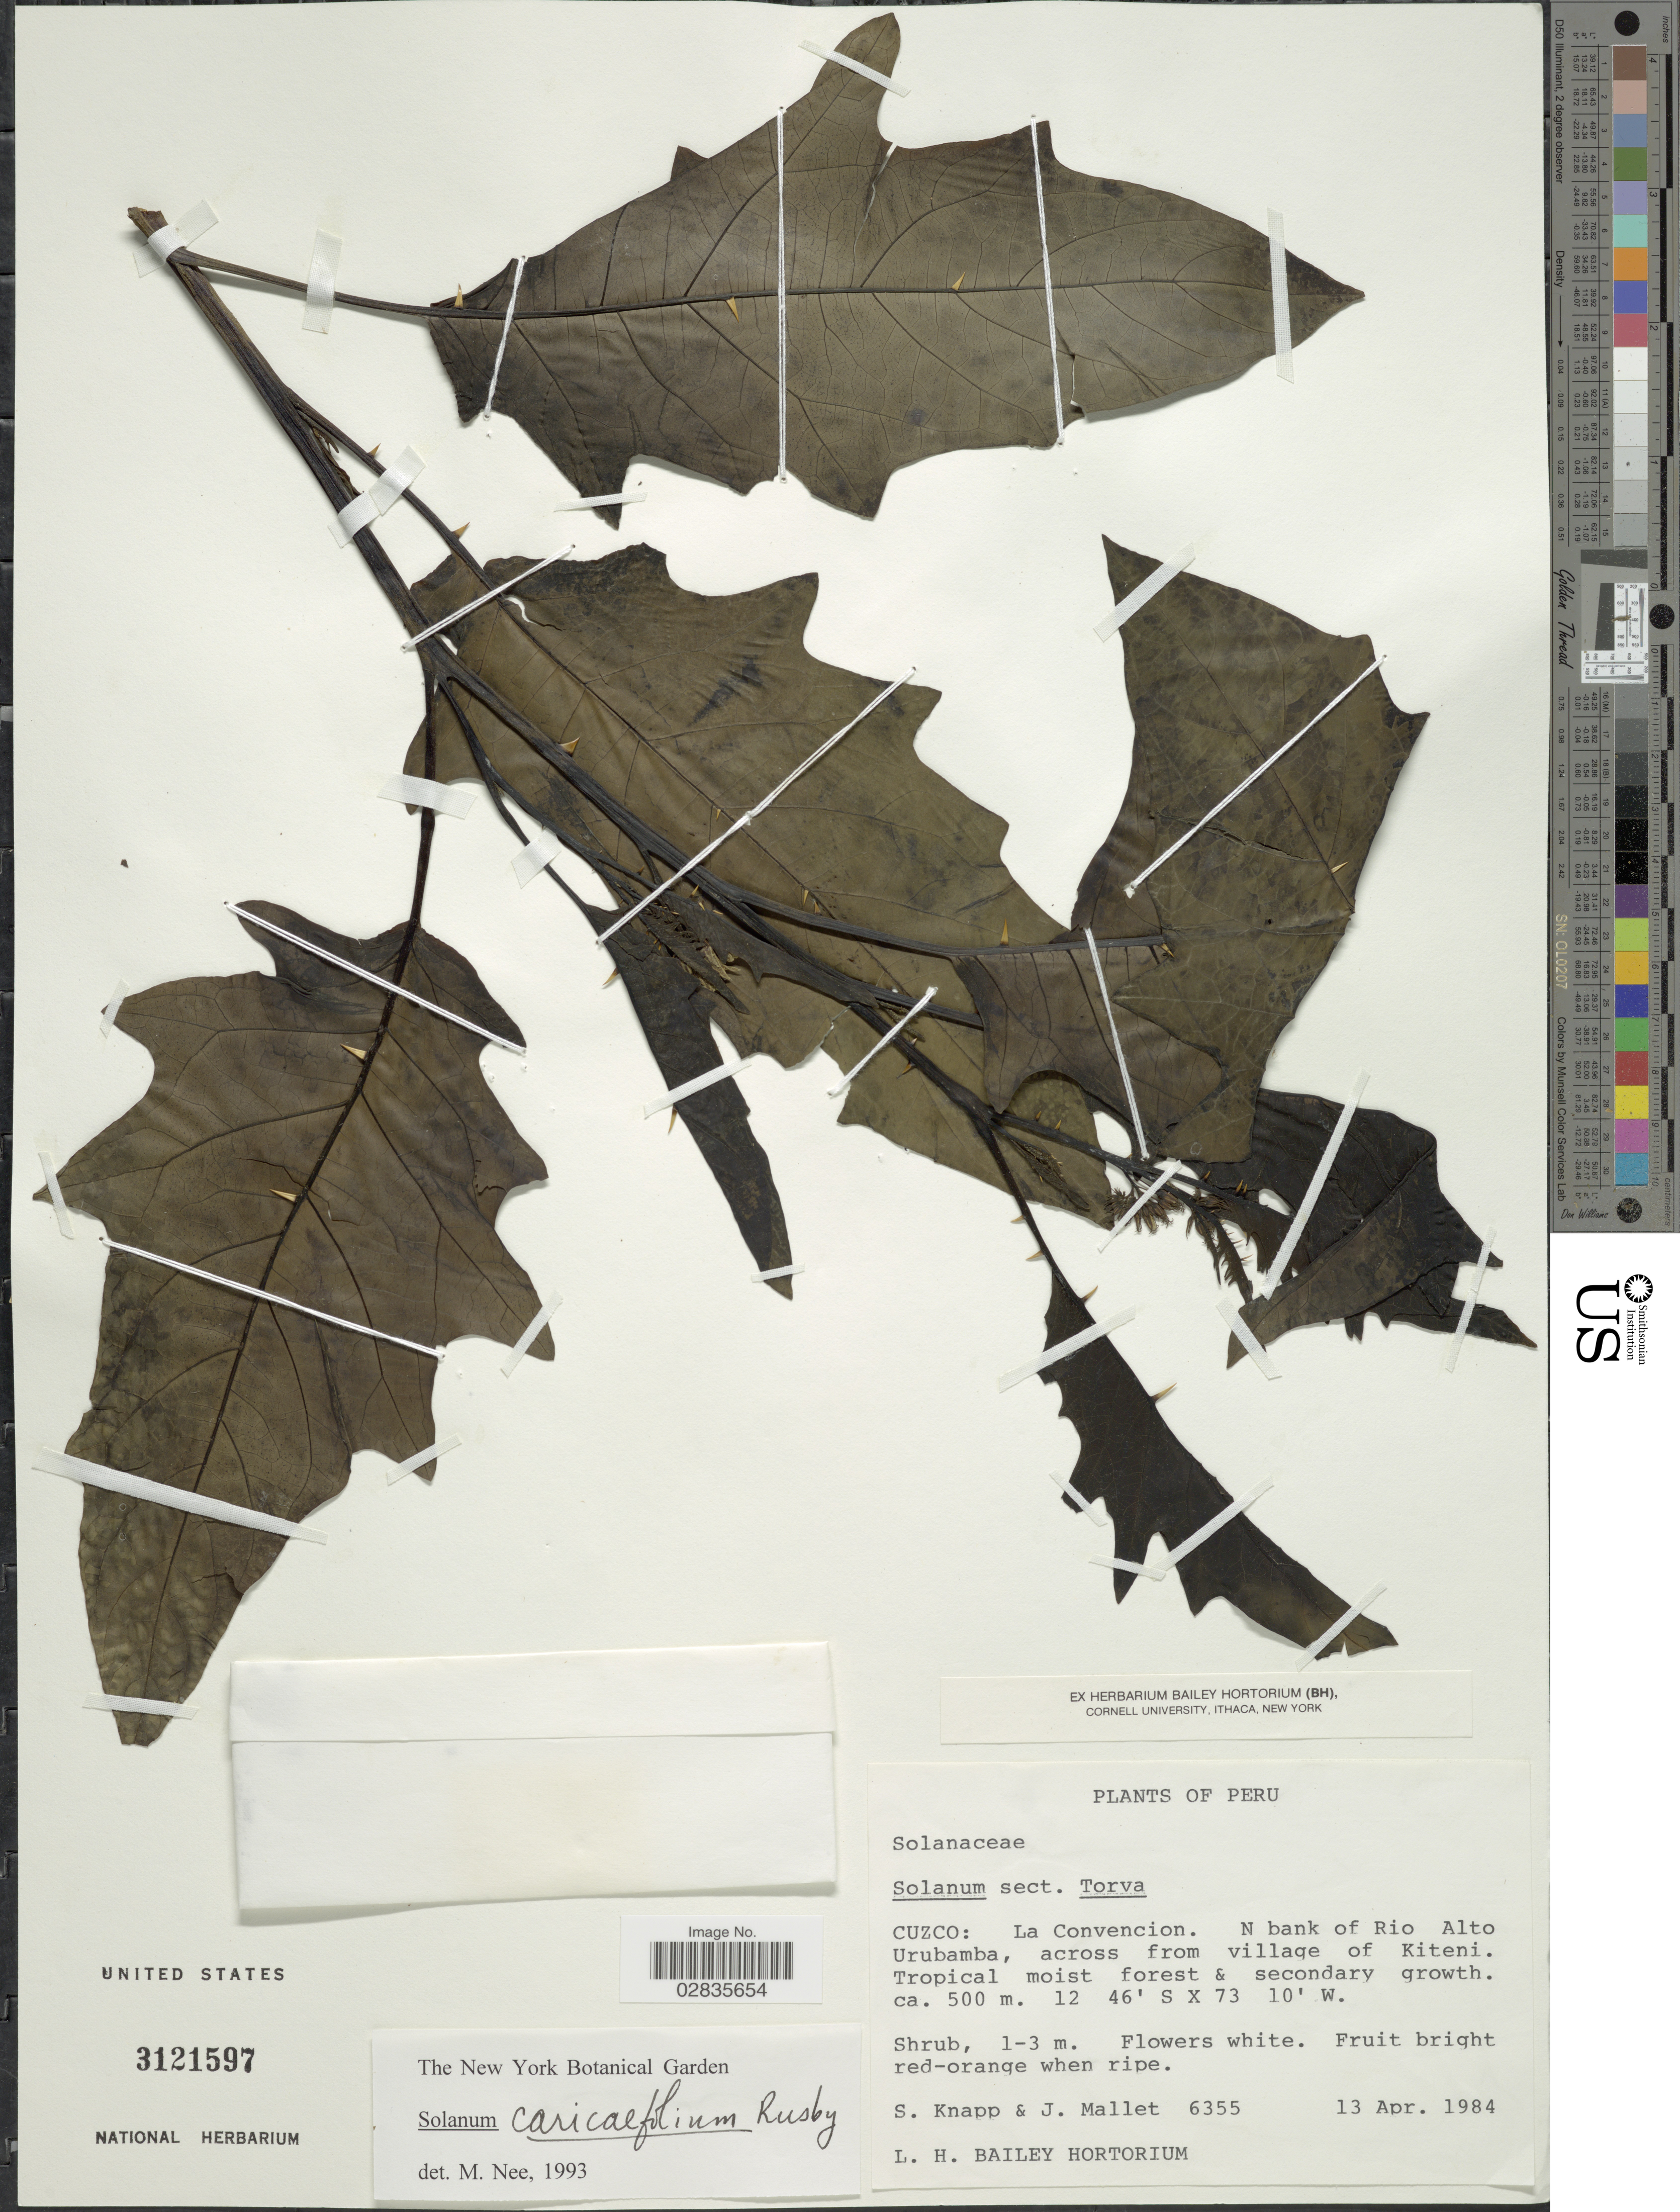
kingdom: Plantae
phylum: Tracheophyta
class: Magnoliopsida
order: Solanales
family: Solanaceae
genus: Solanum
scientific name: Solanum caricaefolium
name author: Rusby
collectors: S. Knapp & J. Mallet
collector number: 6355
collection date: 1984-04-13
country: Peru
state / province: Cusco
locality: La Convencion. N bank of Rio Alto Urubamba, across from village of Kiteni.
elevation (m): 500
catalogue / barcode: US 3121597